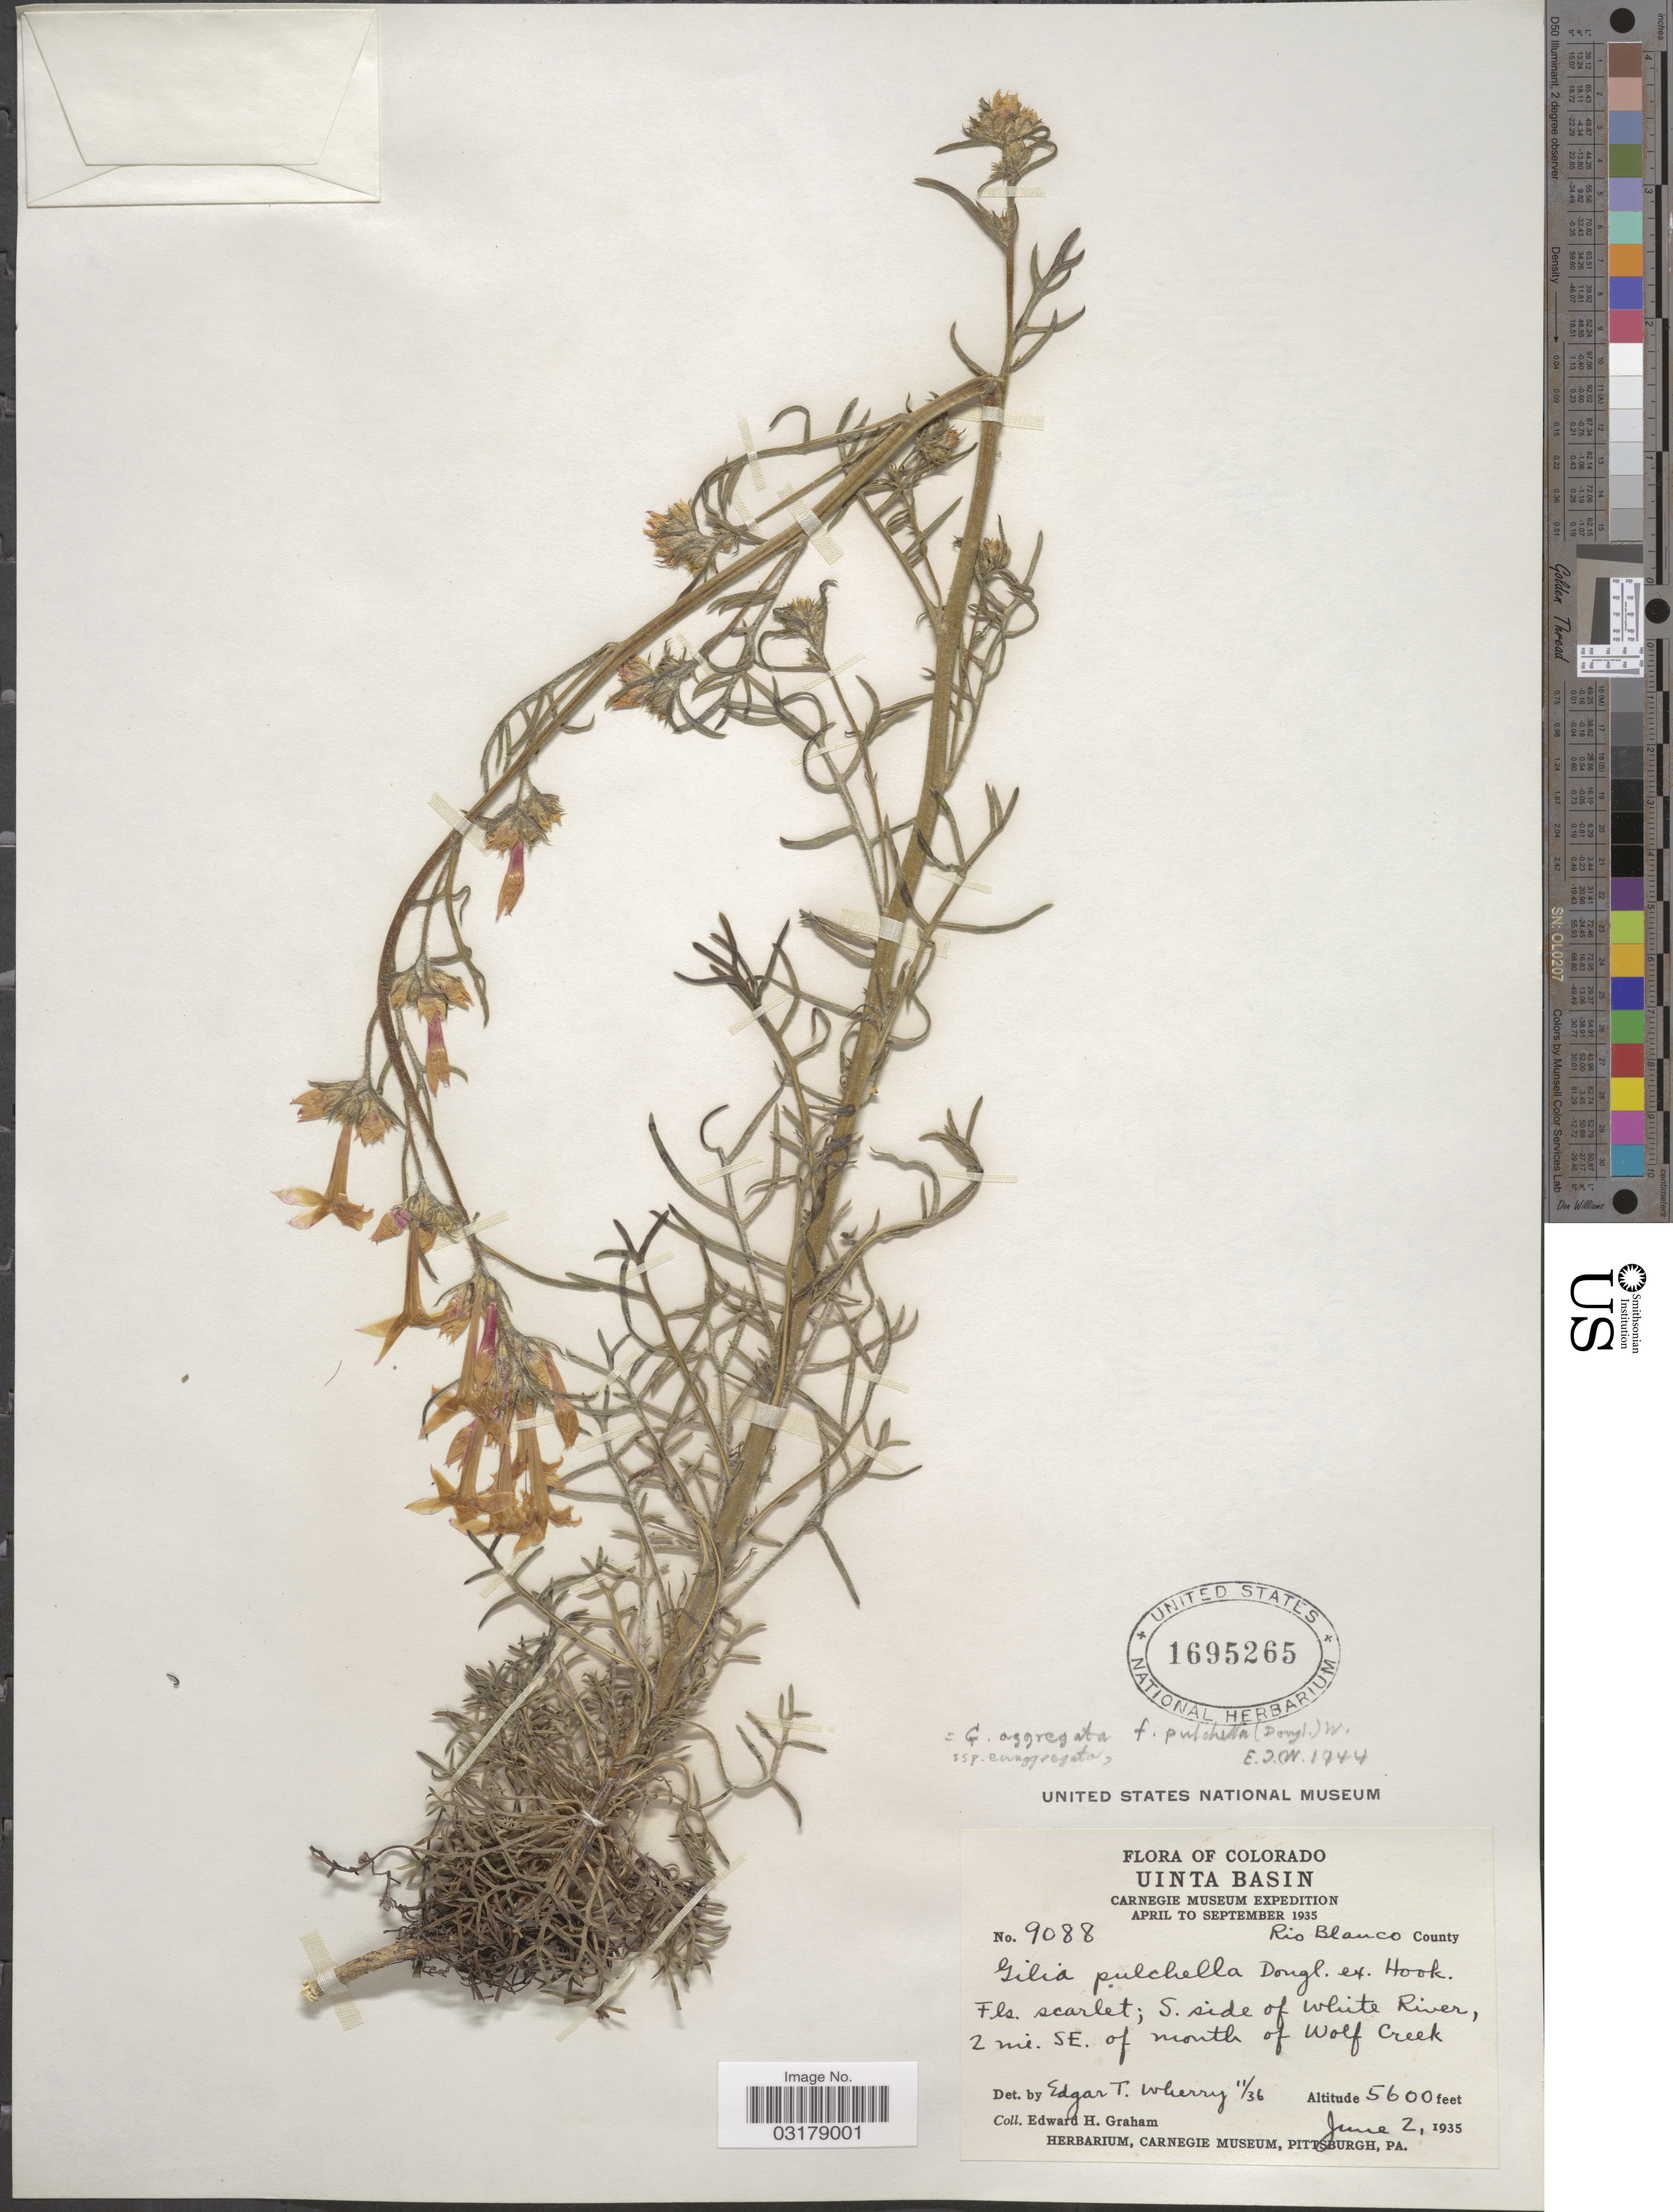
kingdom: Plantae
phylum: Tracheophyta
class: Magnoliopsida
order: Ericales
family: Polemoniaceae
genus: Ipomopsis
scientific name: Ipomopsis aggregata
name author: (Pursh) V.E. Grant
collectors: E. H. Graham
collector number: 9088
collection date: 1935-06-02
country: United States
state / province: Colorado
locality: Uinta Basin. Rio Blanco County. S. side of White River, 2 mi. SE. of mouth of Wolf Creek.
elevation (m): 1707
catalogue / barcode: US 1695265